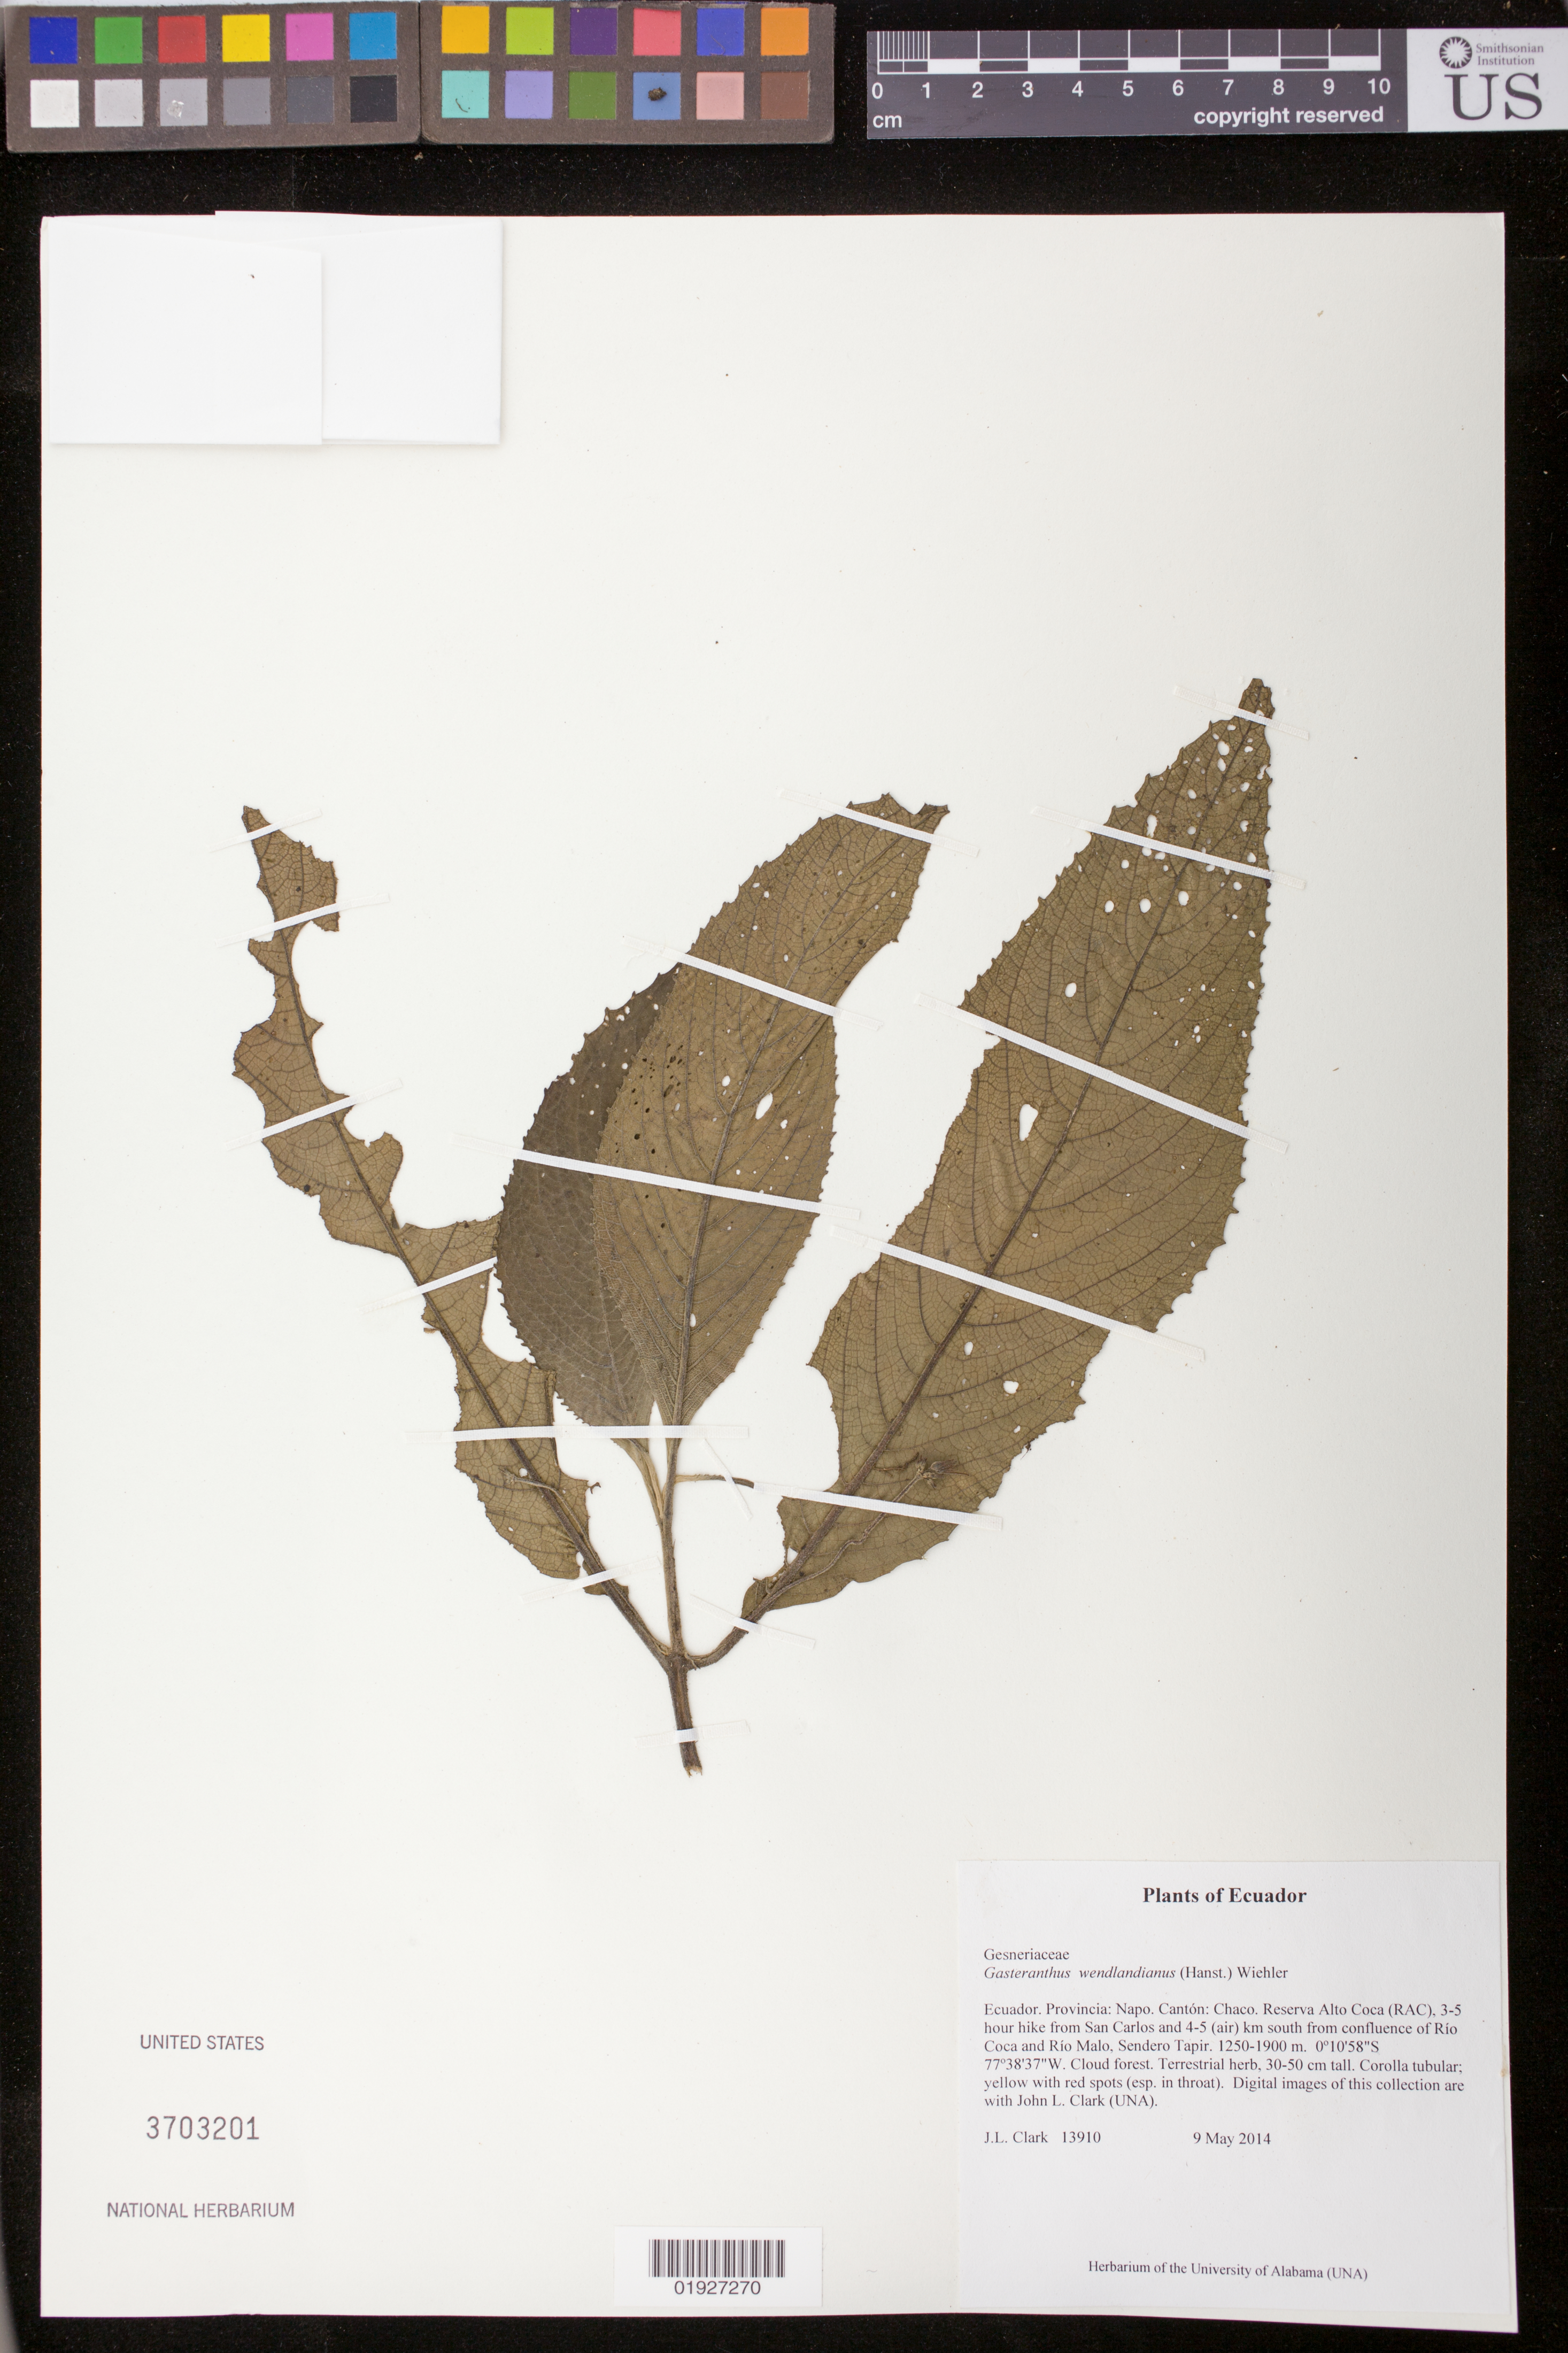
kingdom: Plantae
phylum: Tracheophyta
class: Magnoliopsida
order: Lamiales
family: Gesneriaceae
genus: Gasteranthus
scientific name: Gasteranthus wendlandianus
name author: (Hanst.) Wiehler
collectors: J. L. Clark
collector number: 13910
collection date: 2014-05-09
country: Ecuador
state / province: Napo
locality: Canton: Chaco. Reserva Alto Coca (RAC), 3-5 hour hike from SAn Carlos and 4-5 (air) km south from confluence of Rio Coca and Rio Malo, Sendero Tapir.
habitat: Cloud forest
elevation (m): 1250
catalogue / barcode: US 3703201